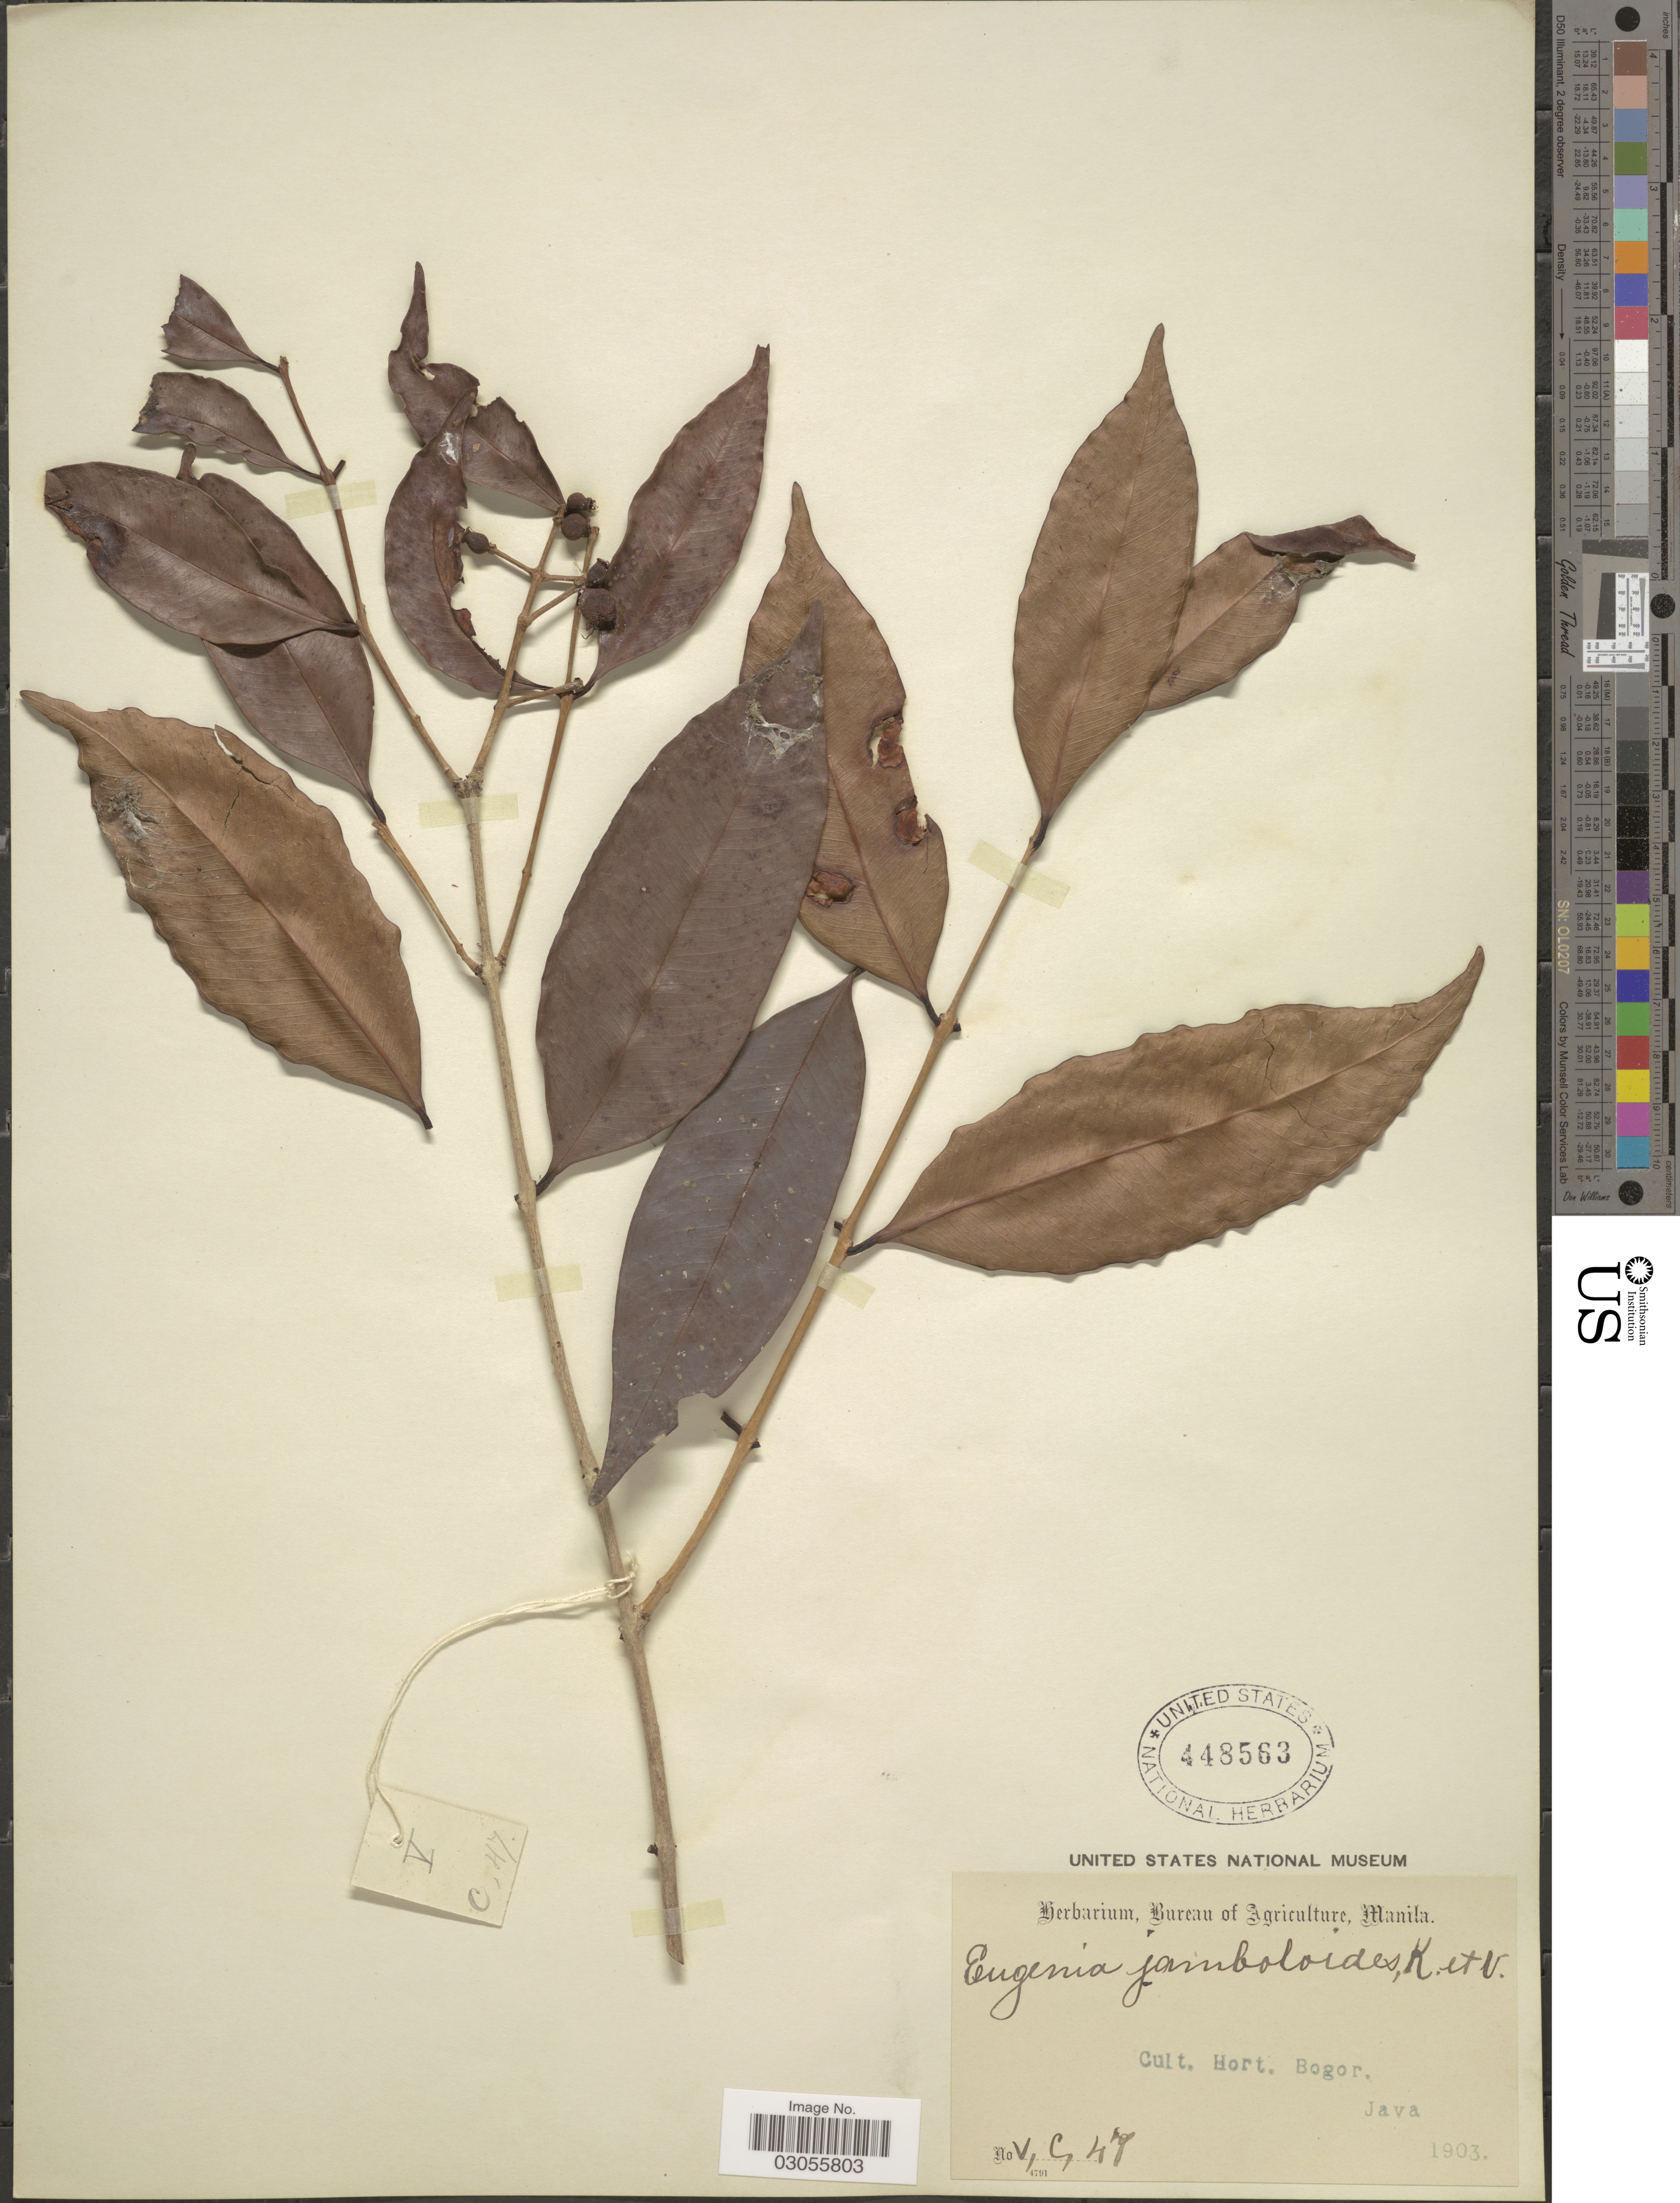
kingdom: Plantae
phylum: Tracheophyta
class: Magnoliopsida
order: Myrtales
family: Myrtaceae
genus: Syzygium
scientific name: Syzygium racemosum subsp. racemosum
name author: (Blume) DC.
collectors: Ex herb. Bureau of Agriculture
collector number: V,C,47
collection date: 1903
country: Indonesia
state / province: Java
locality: Hort. Bogor.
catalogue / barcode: US 448563